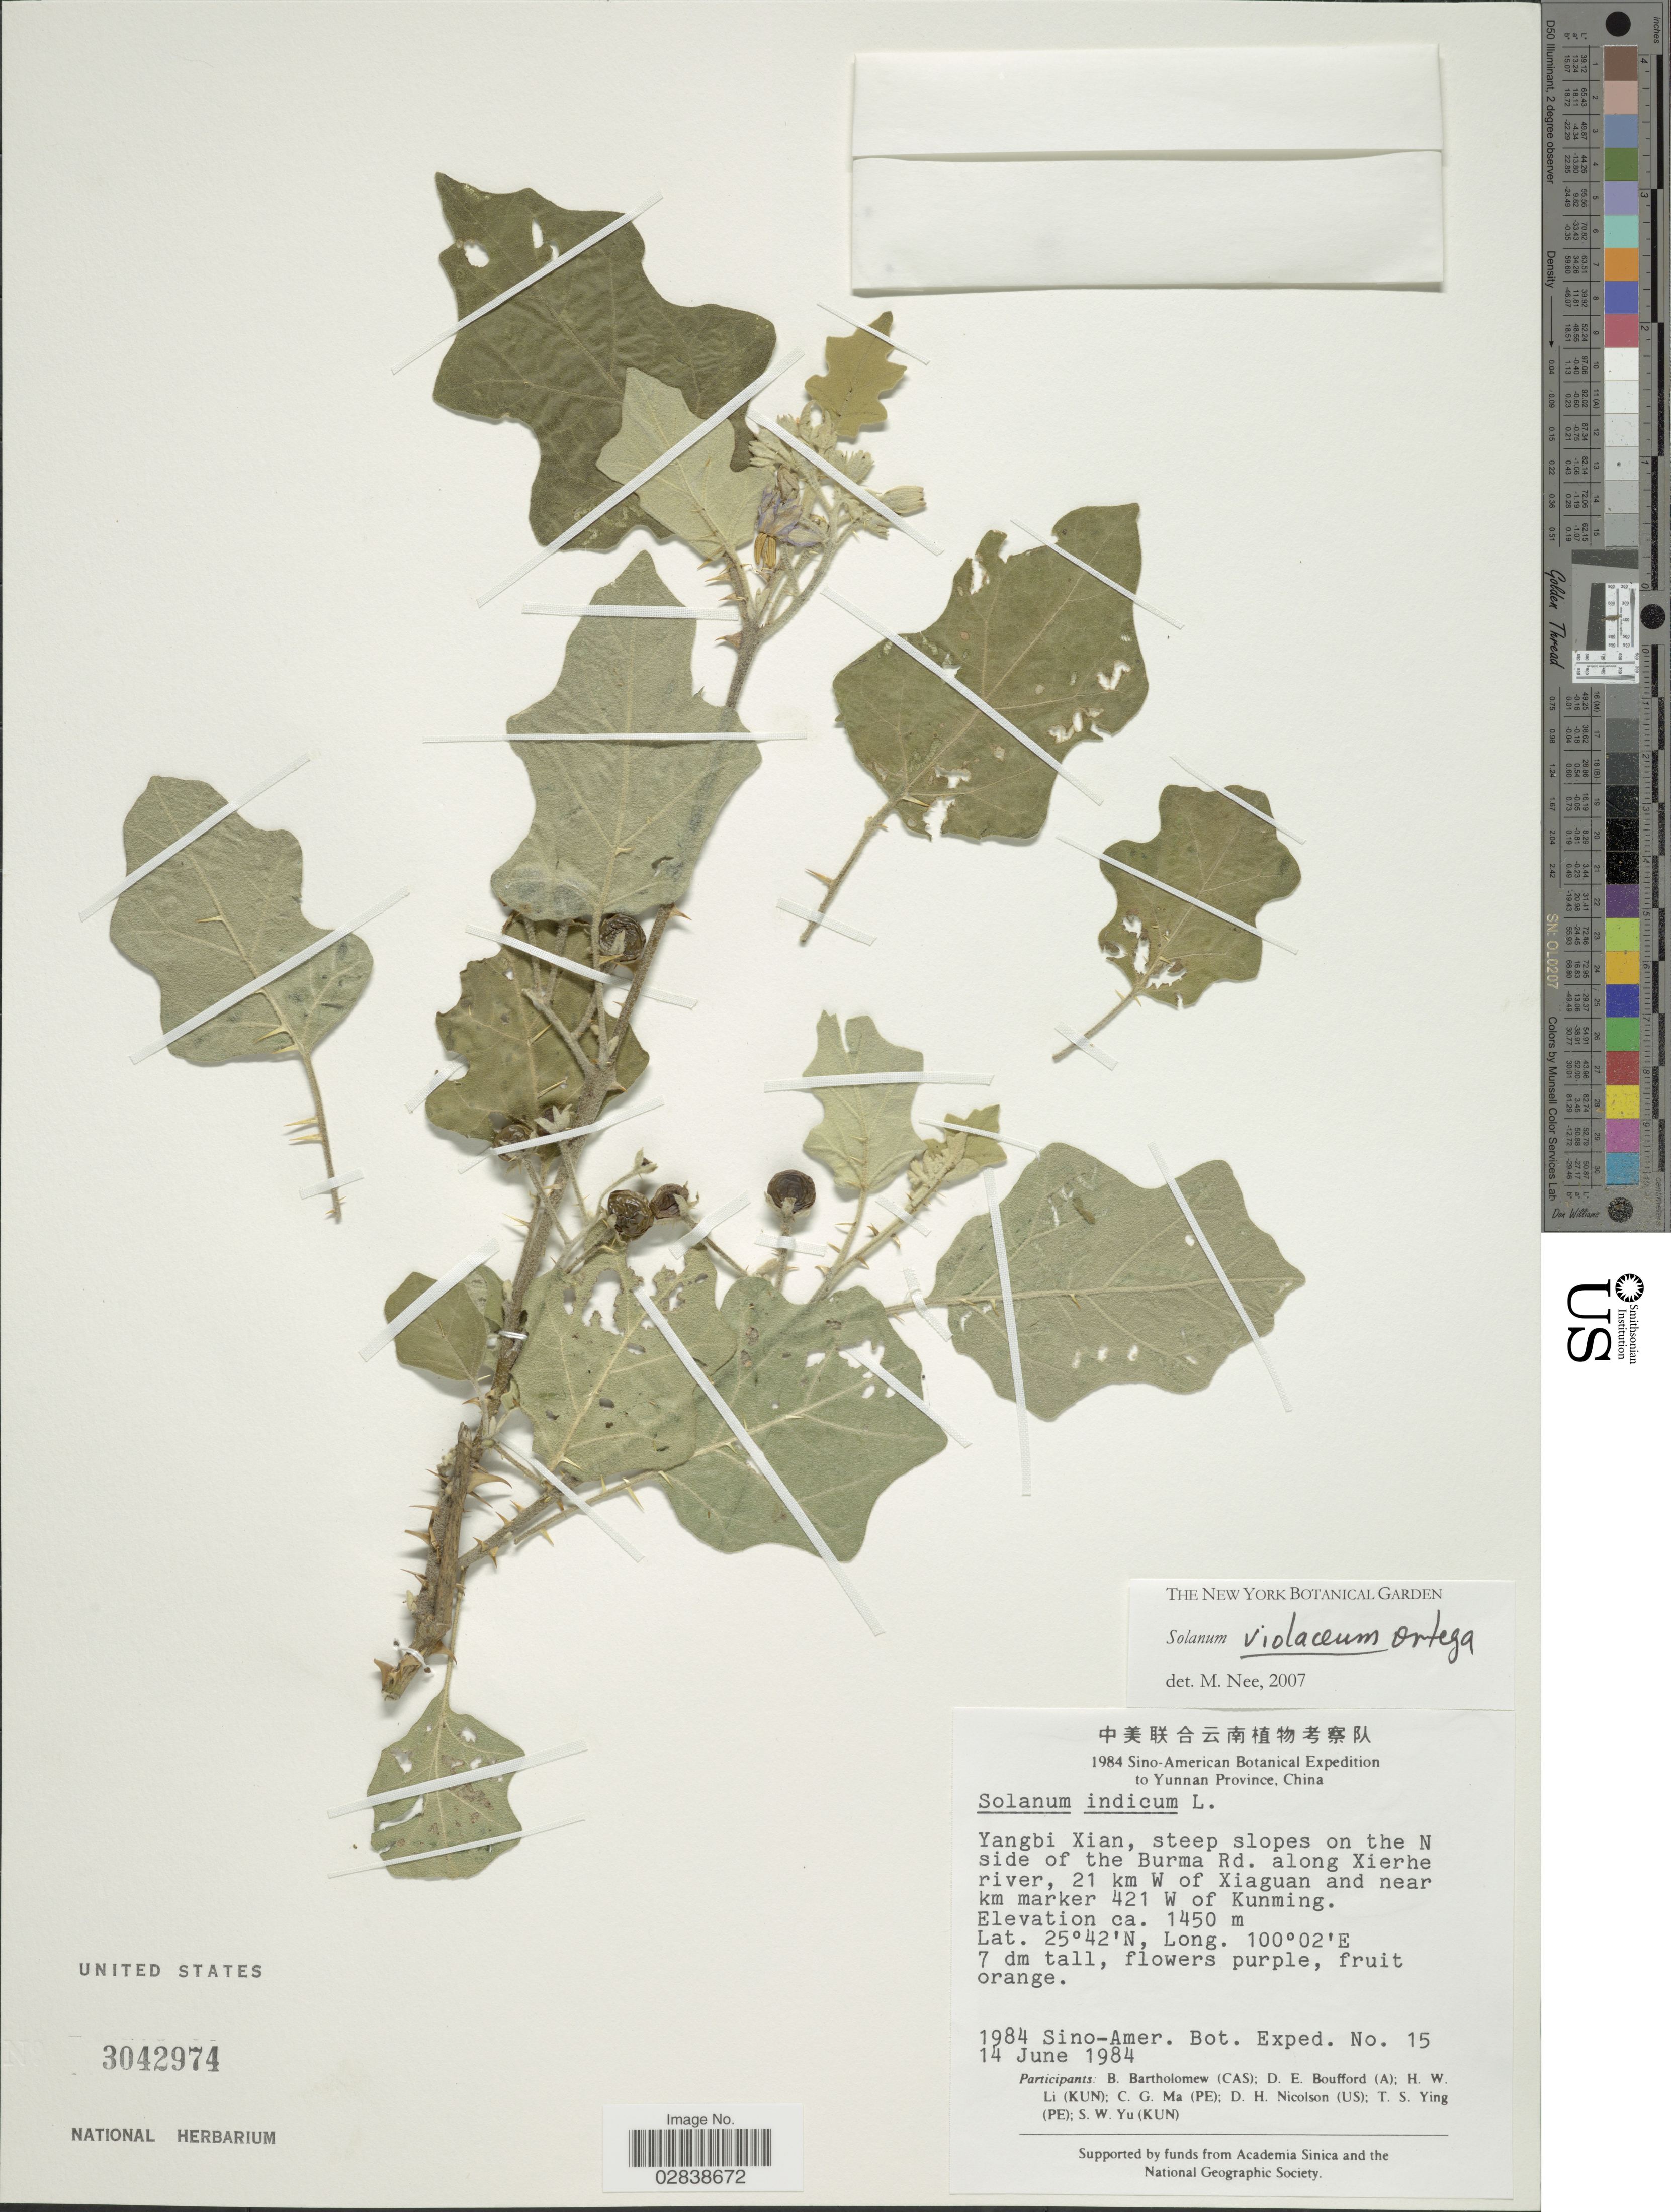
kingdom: Plantae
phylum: Tracheophyta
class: Magnoliopsida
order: Solanales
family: Solanaceae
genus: Solanum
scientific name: Solanum violaceum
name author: Ortega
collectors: Sino-Amer. Bot. Exped. 1984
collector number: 15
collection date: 1984-06-14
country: China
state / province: Yunnan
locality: Yunnan Province. Yangbi Xian, steep slopes on the N side of the Burma Rd. along Xierhe river, 21 km W of Xiaguan and near km marker 421 W of Kunming.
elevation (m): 1450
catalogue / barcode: US 3042974